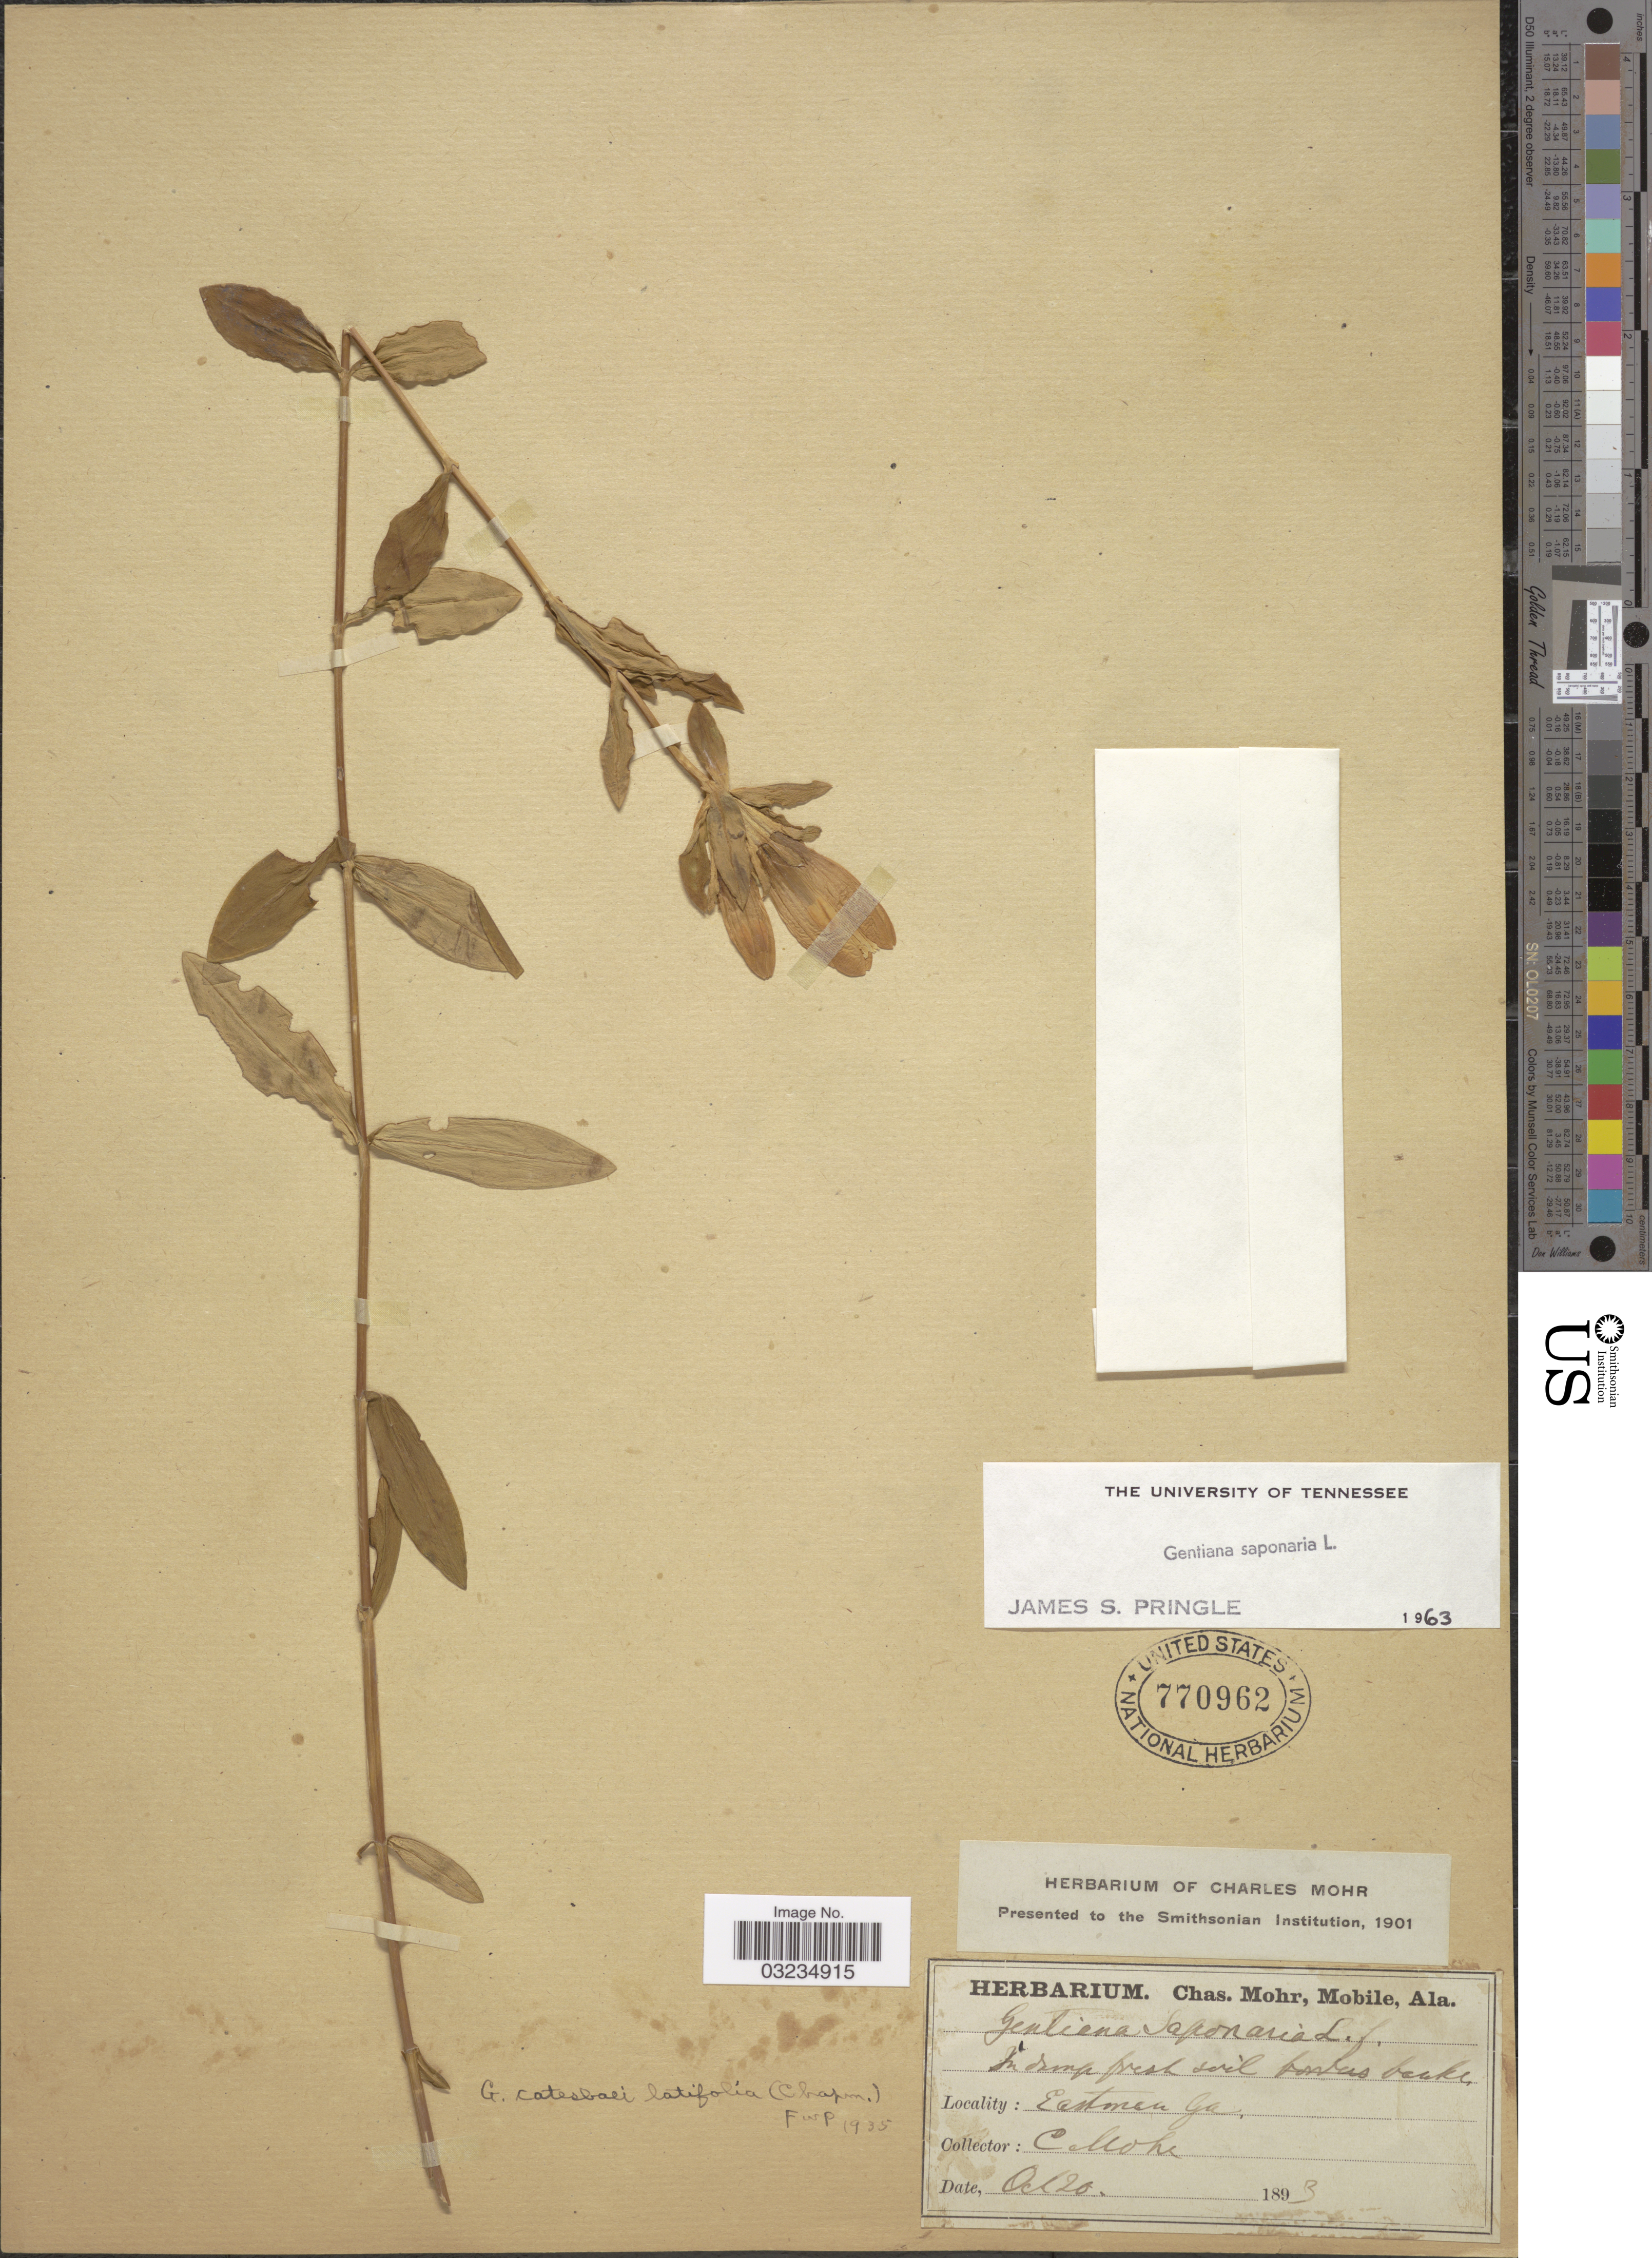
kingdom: Plantae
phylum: Tracheophyta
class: Magnoliopsida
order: Gentianales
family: Gentianaceae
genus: Gentiana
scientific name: Gentiana saponaria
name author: L.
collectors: C. T. Mohr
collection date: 1893-10-20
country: United States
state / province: Georgia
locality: Eastman Ga.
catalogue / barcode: US 770962